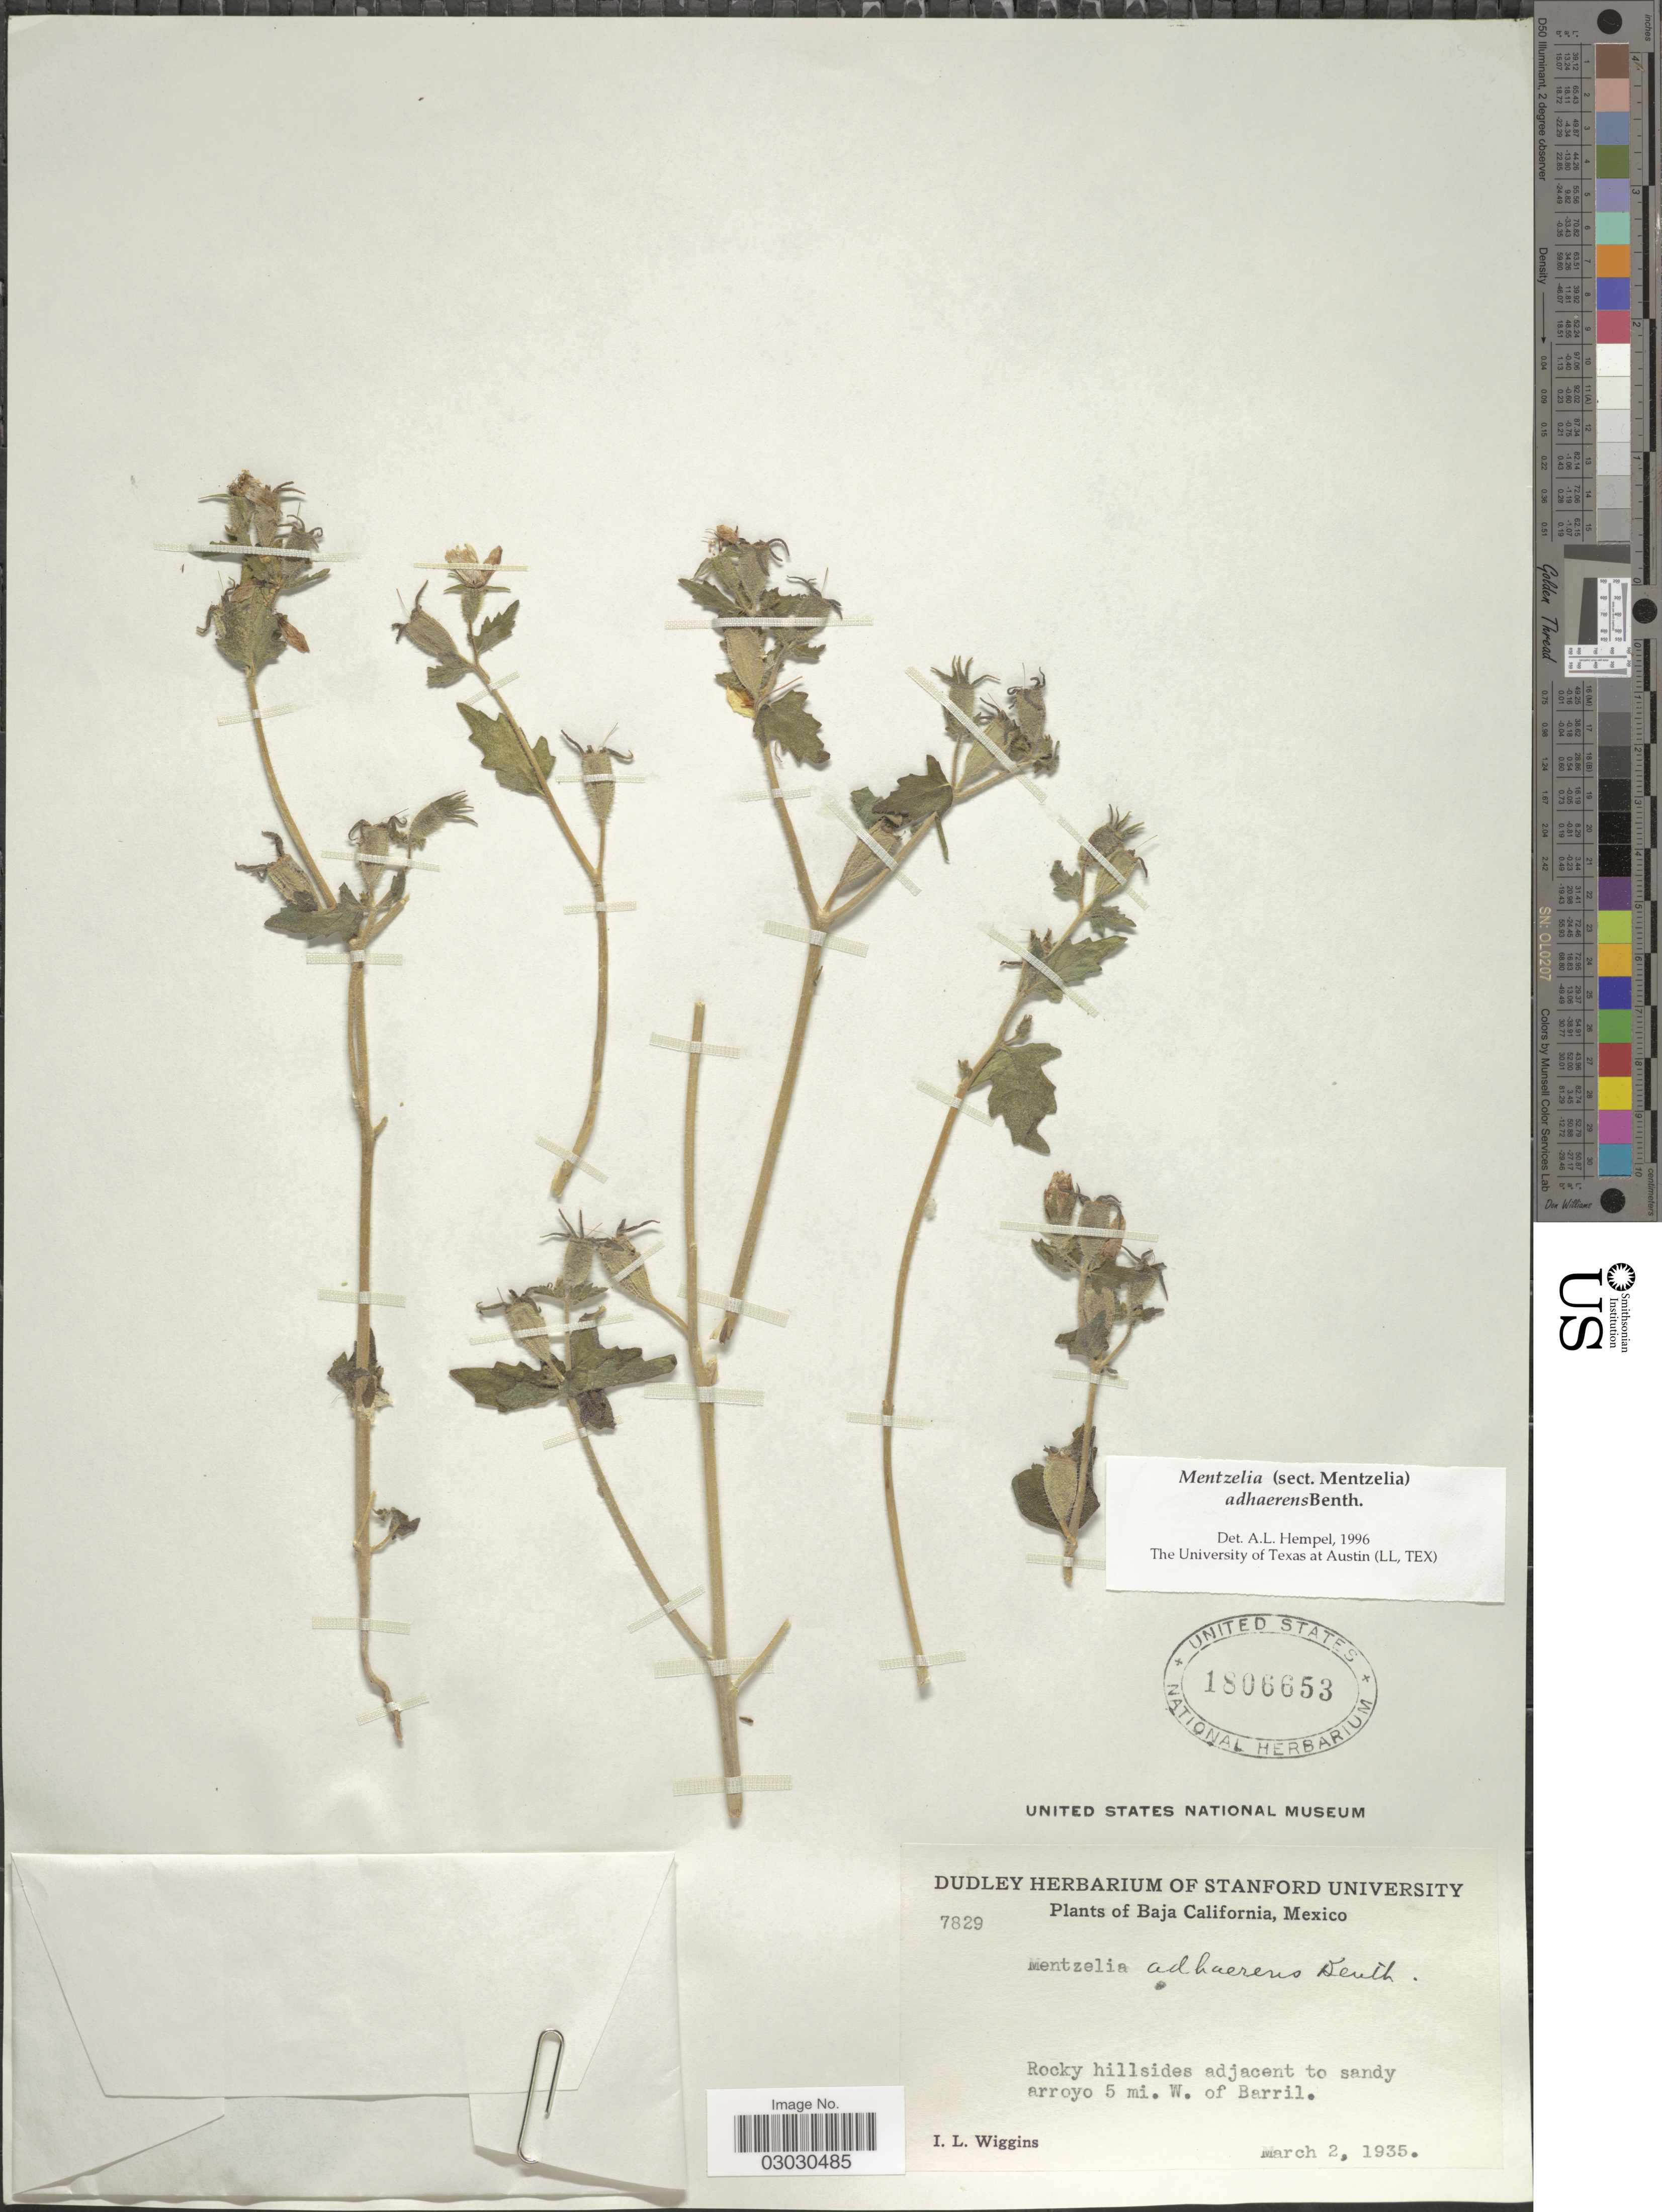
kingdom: Plantae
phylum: Tracheophyta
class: Magnoliopsida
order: Cornales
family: Loasaceae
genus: Mentzelia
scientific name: Mentzelia adhaerens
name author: Benth.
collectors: I. L. Wiggins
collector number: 7829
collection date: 1935-03-02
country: Mexico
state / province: Baja California Norte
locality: Rocky hillsides adjacent to sandy arroyo 5 mi. W. of Barril.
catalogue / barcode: US 1806653